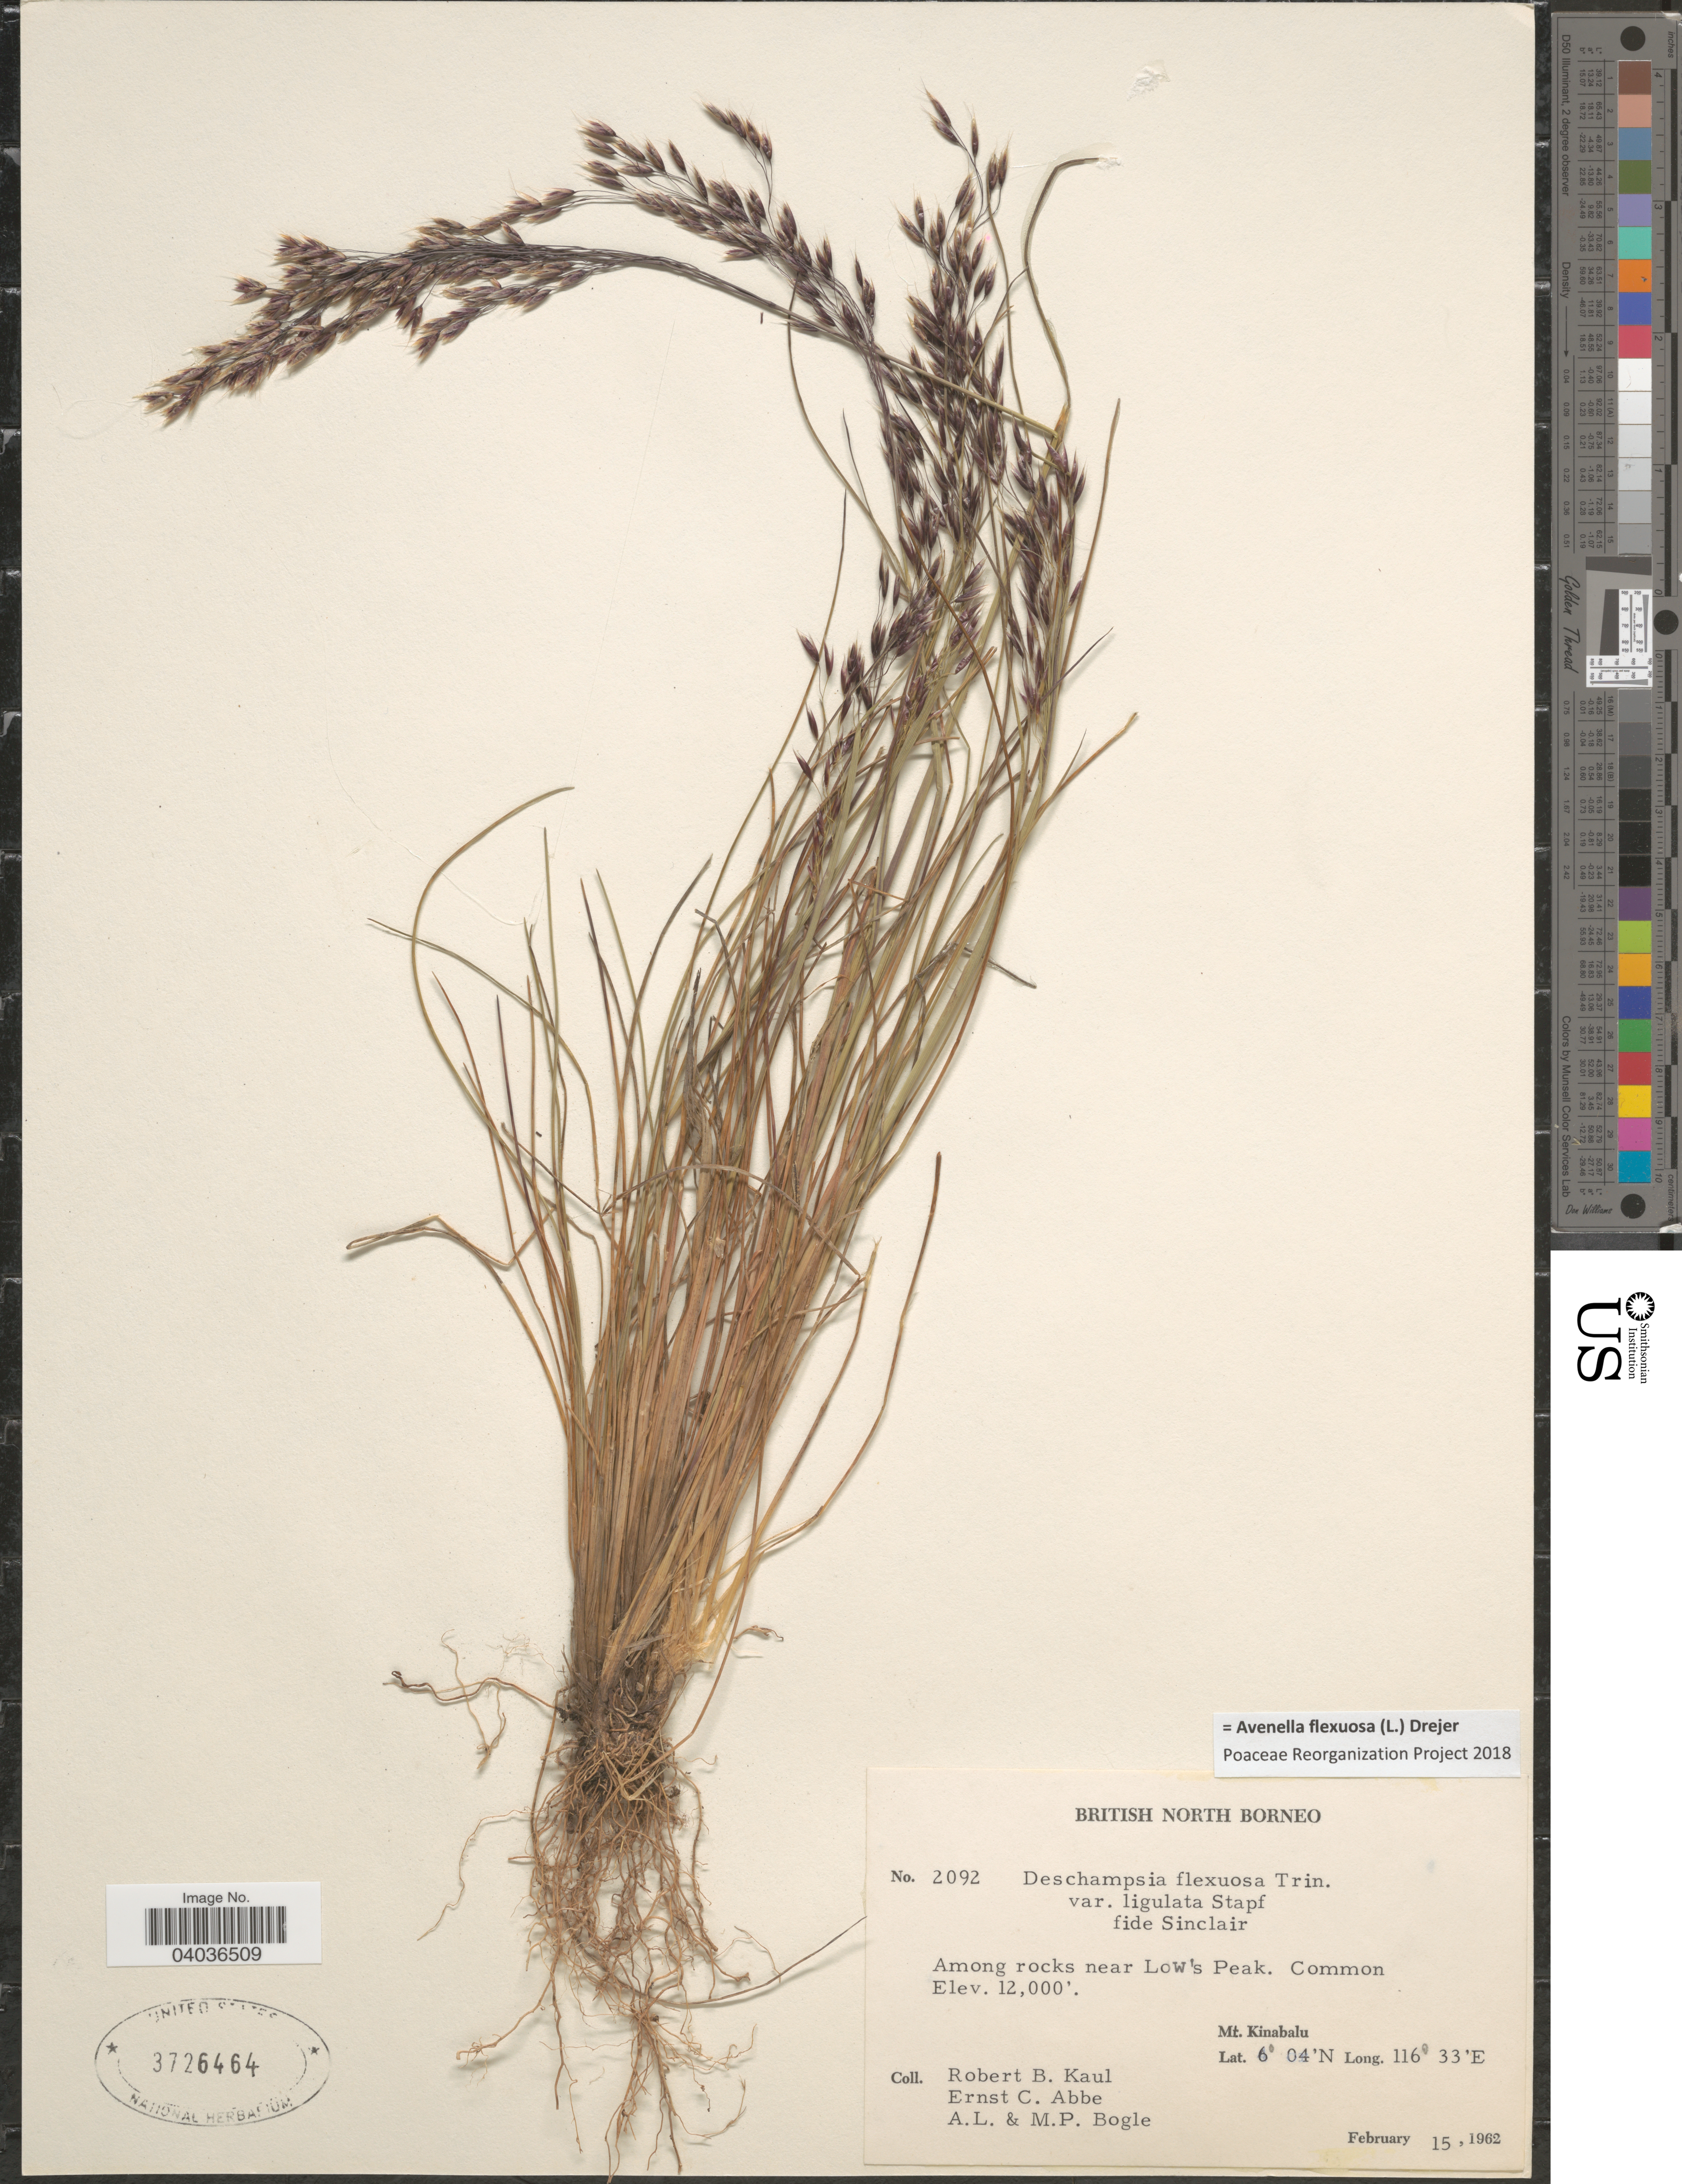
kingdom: Plantae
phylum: Tracheophyta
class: Liliopsida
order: Poales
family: Poaceae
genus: Avenella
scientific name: Avenella flexuosa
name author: (L.) Drejer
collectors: R. Kaul, E. C. Abbe, Bogle, A.L. & M. Bogle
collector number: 2092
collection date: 1962-02-15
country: Malaysia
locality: British North Borneo. Among rocks near Low's Peak. Mt. Kinabalu.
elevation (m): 3658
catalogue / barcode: US 3726464